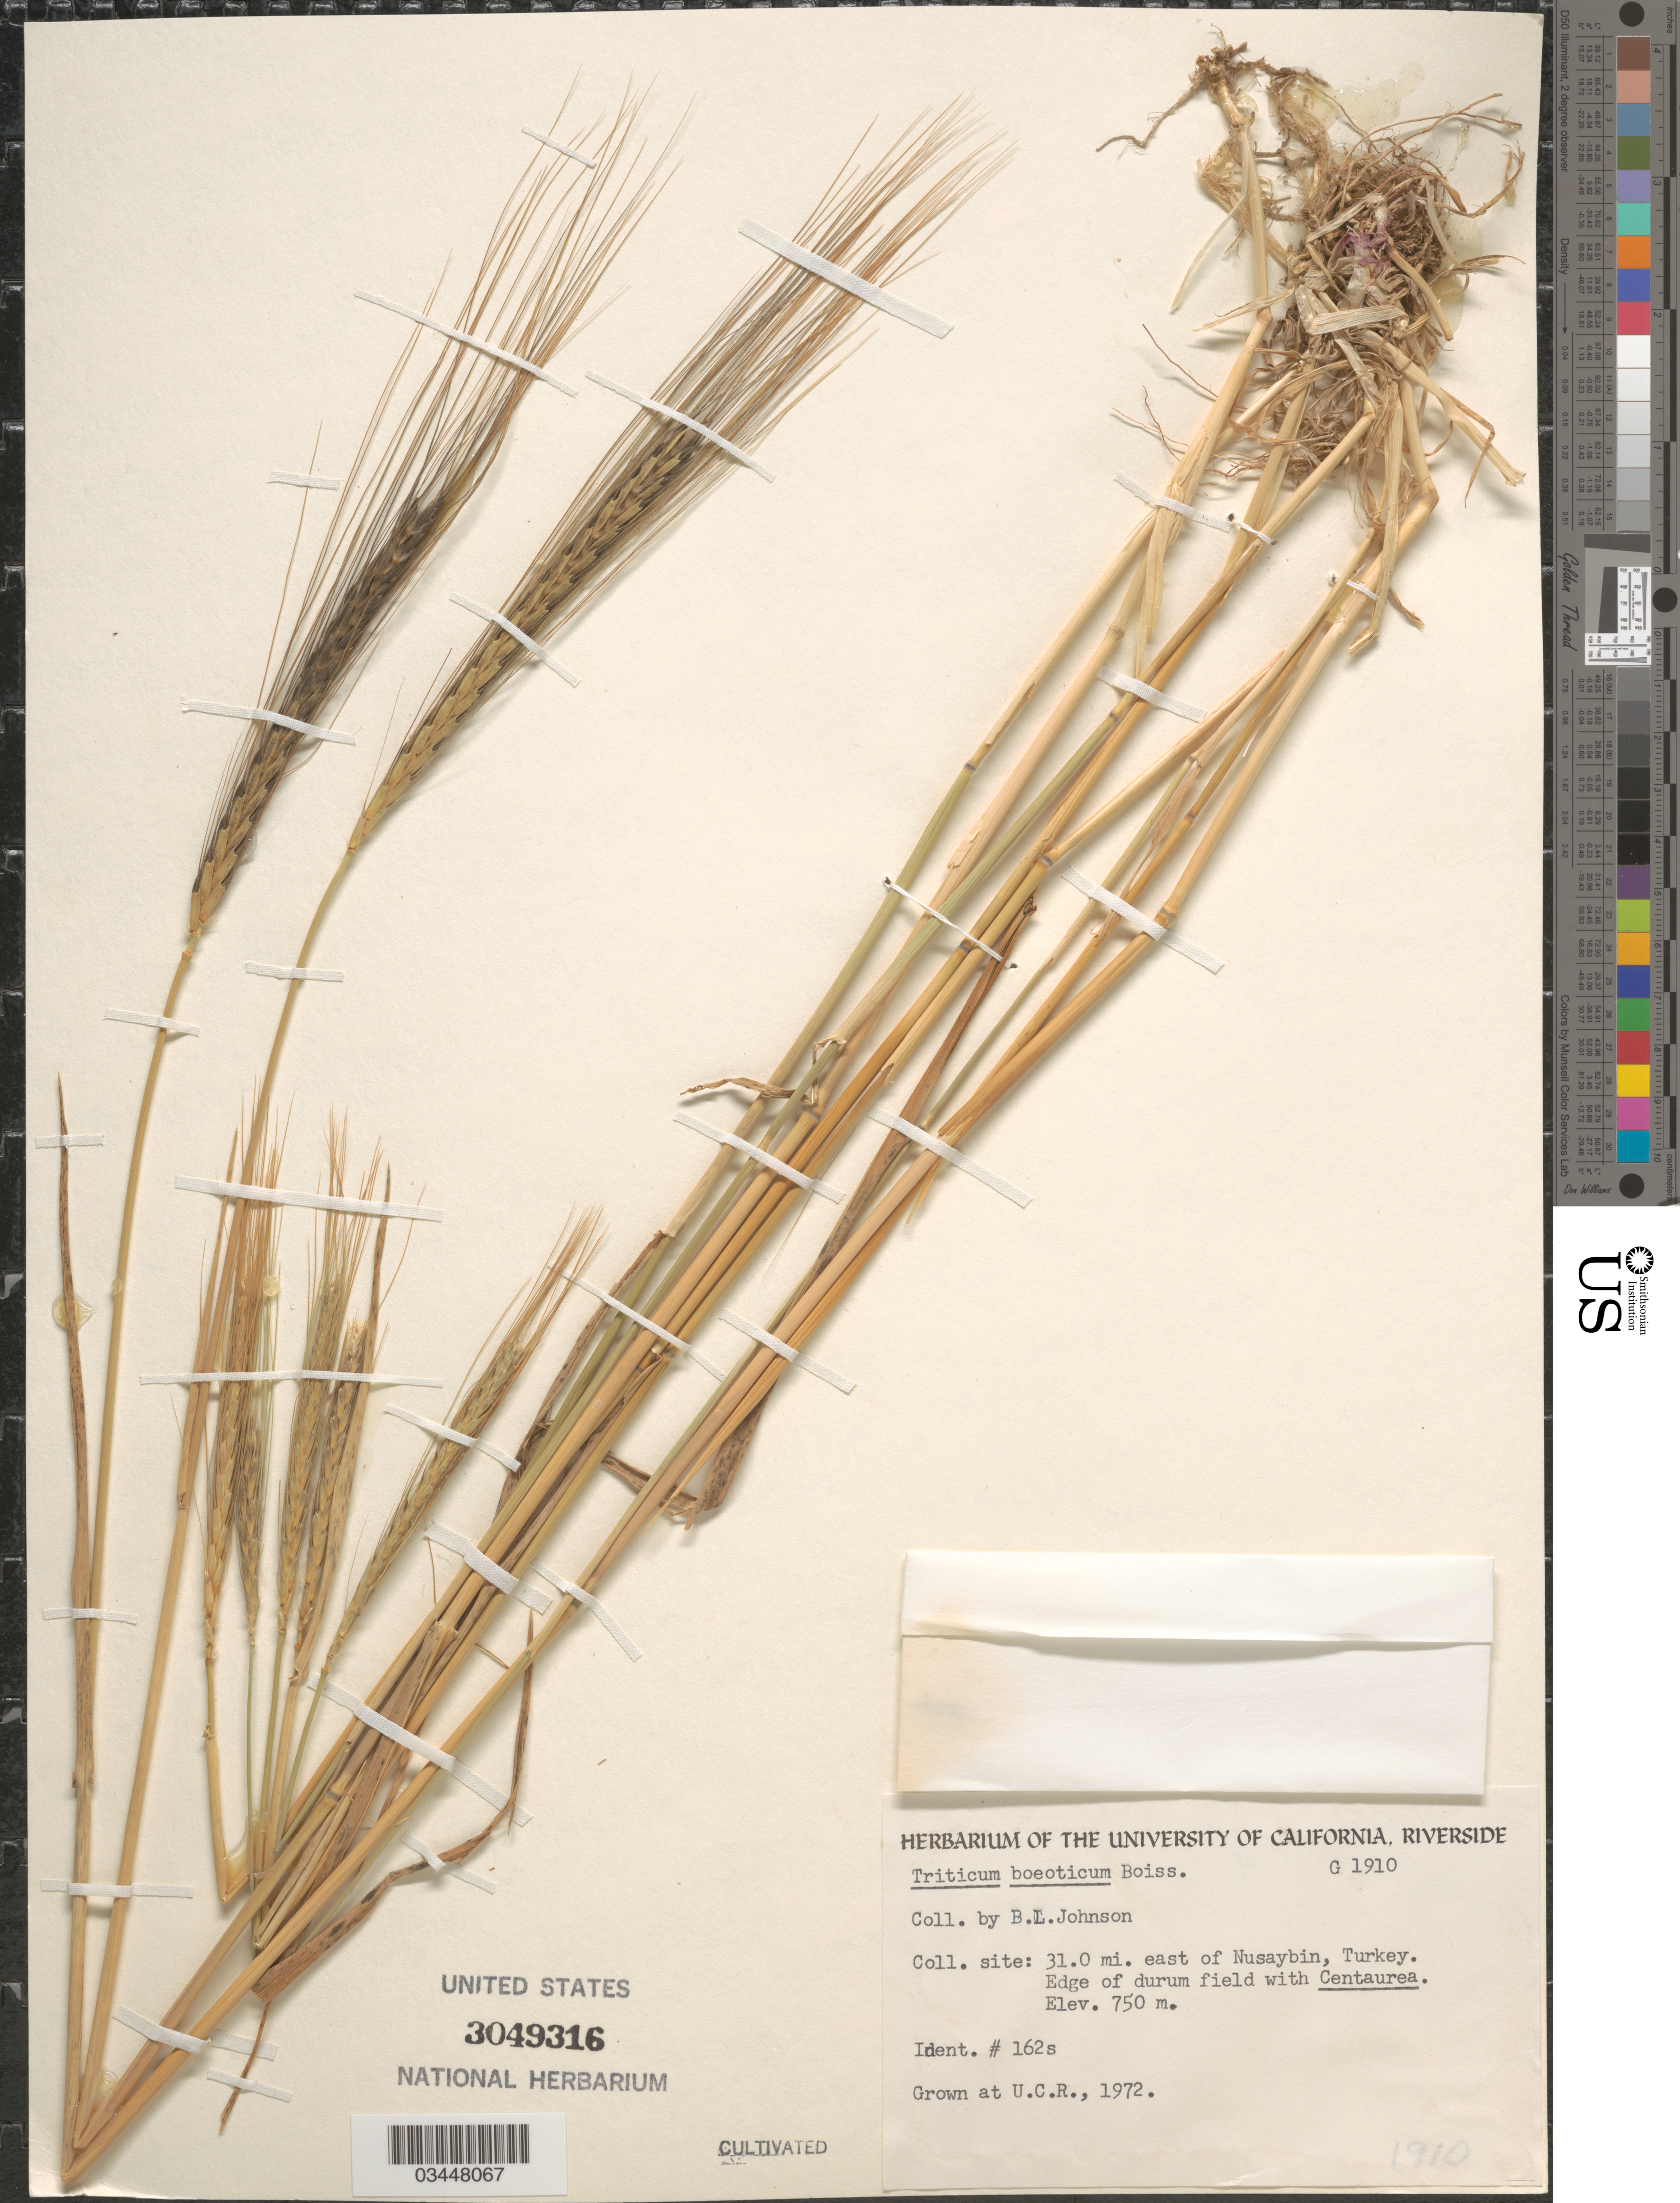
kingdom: Plantae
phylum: Tracheophyta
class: Liliopsida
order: Poales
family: Poaceae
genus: Triticum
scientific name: Triticum boeoticum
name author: Boiss.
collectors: ex herb. Univ. of California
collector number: G1910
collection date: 1972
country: United States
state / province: California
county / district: Riverside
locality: At U.C.R.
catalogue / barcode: US 3049316